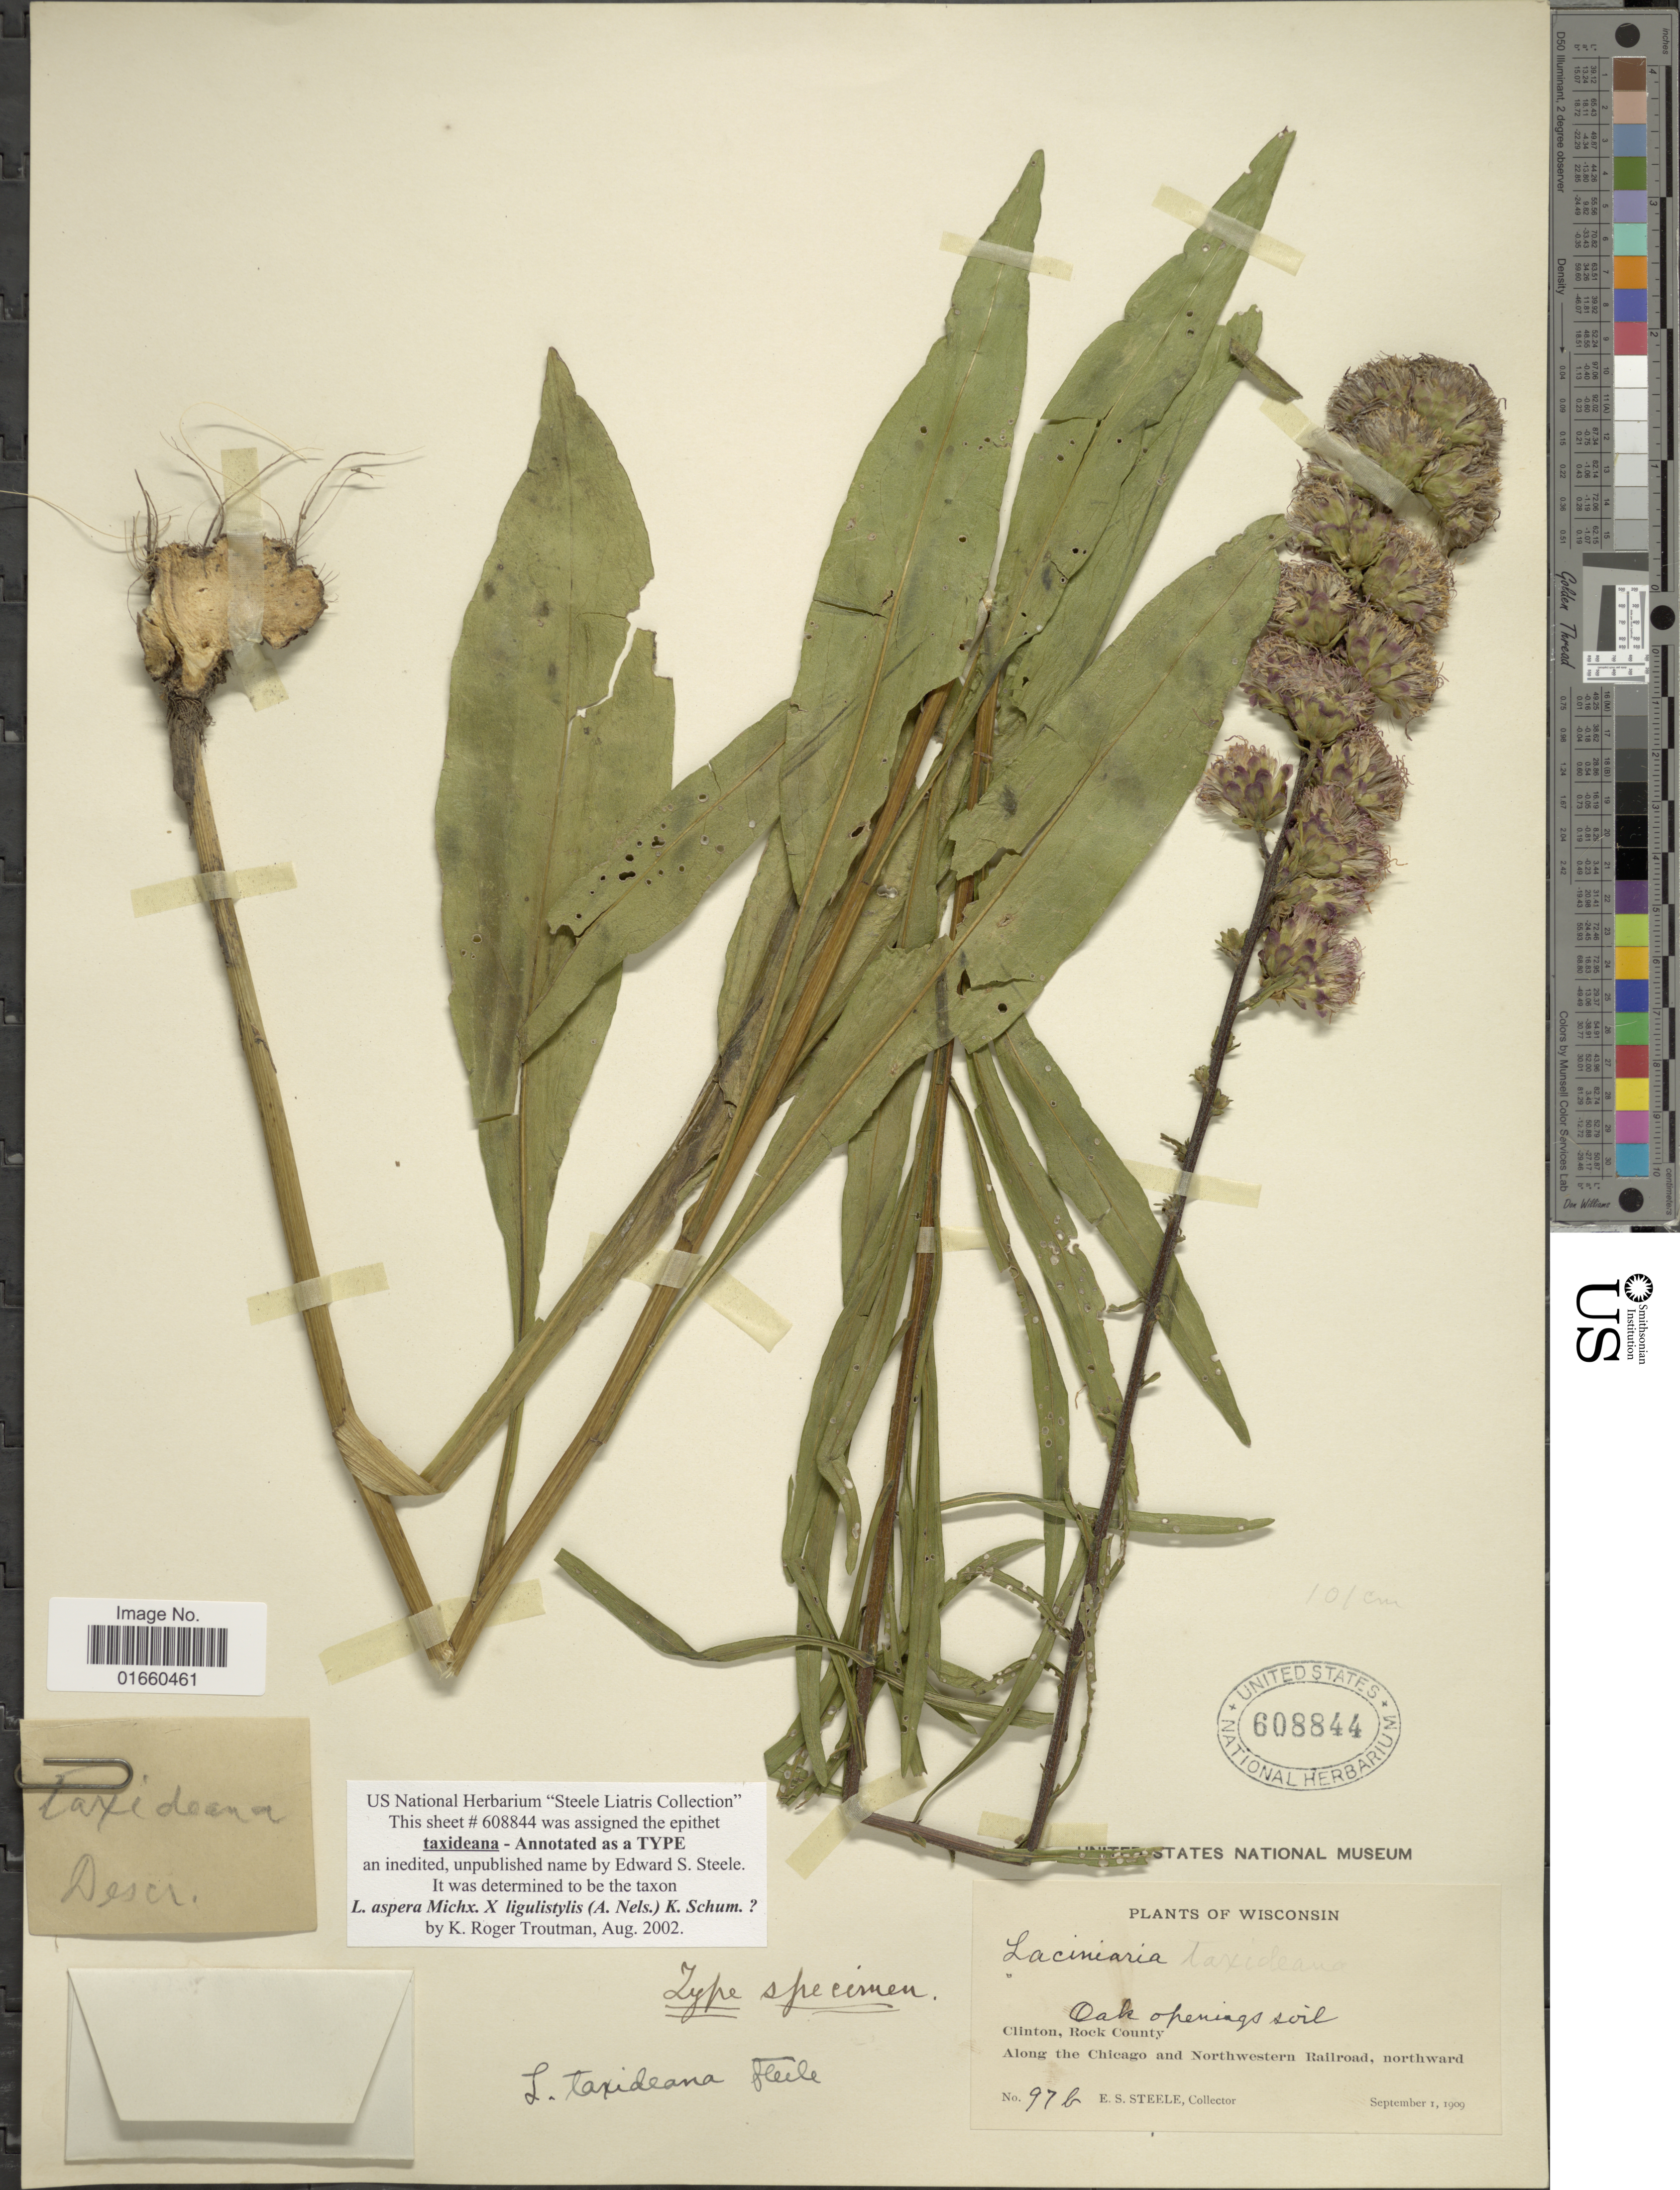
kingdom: Plantae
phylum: Tracheophyta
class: Magnoliopsida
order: Asterales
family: Asteraceae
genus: Liatris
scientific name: Liatris aspera x L. ligulistylus (A. Nelson) K. Schum.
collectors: E. Steele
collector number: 97b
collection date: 1909-09-01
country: United States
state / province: Wisconsin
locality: Clinton, Rock County, Along the Chicago and Northwestern Railroad, northward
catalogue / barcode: US 608844